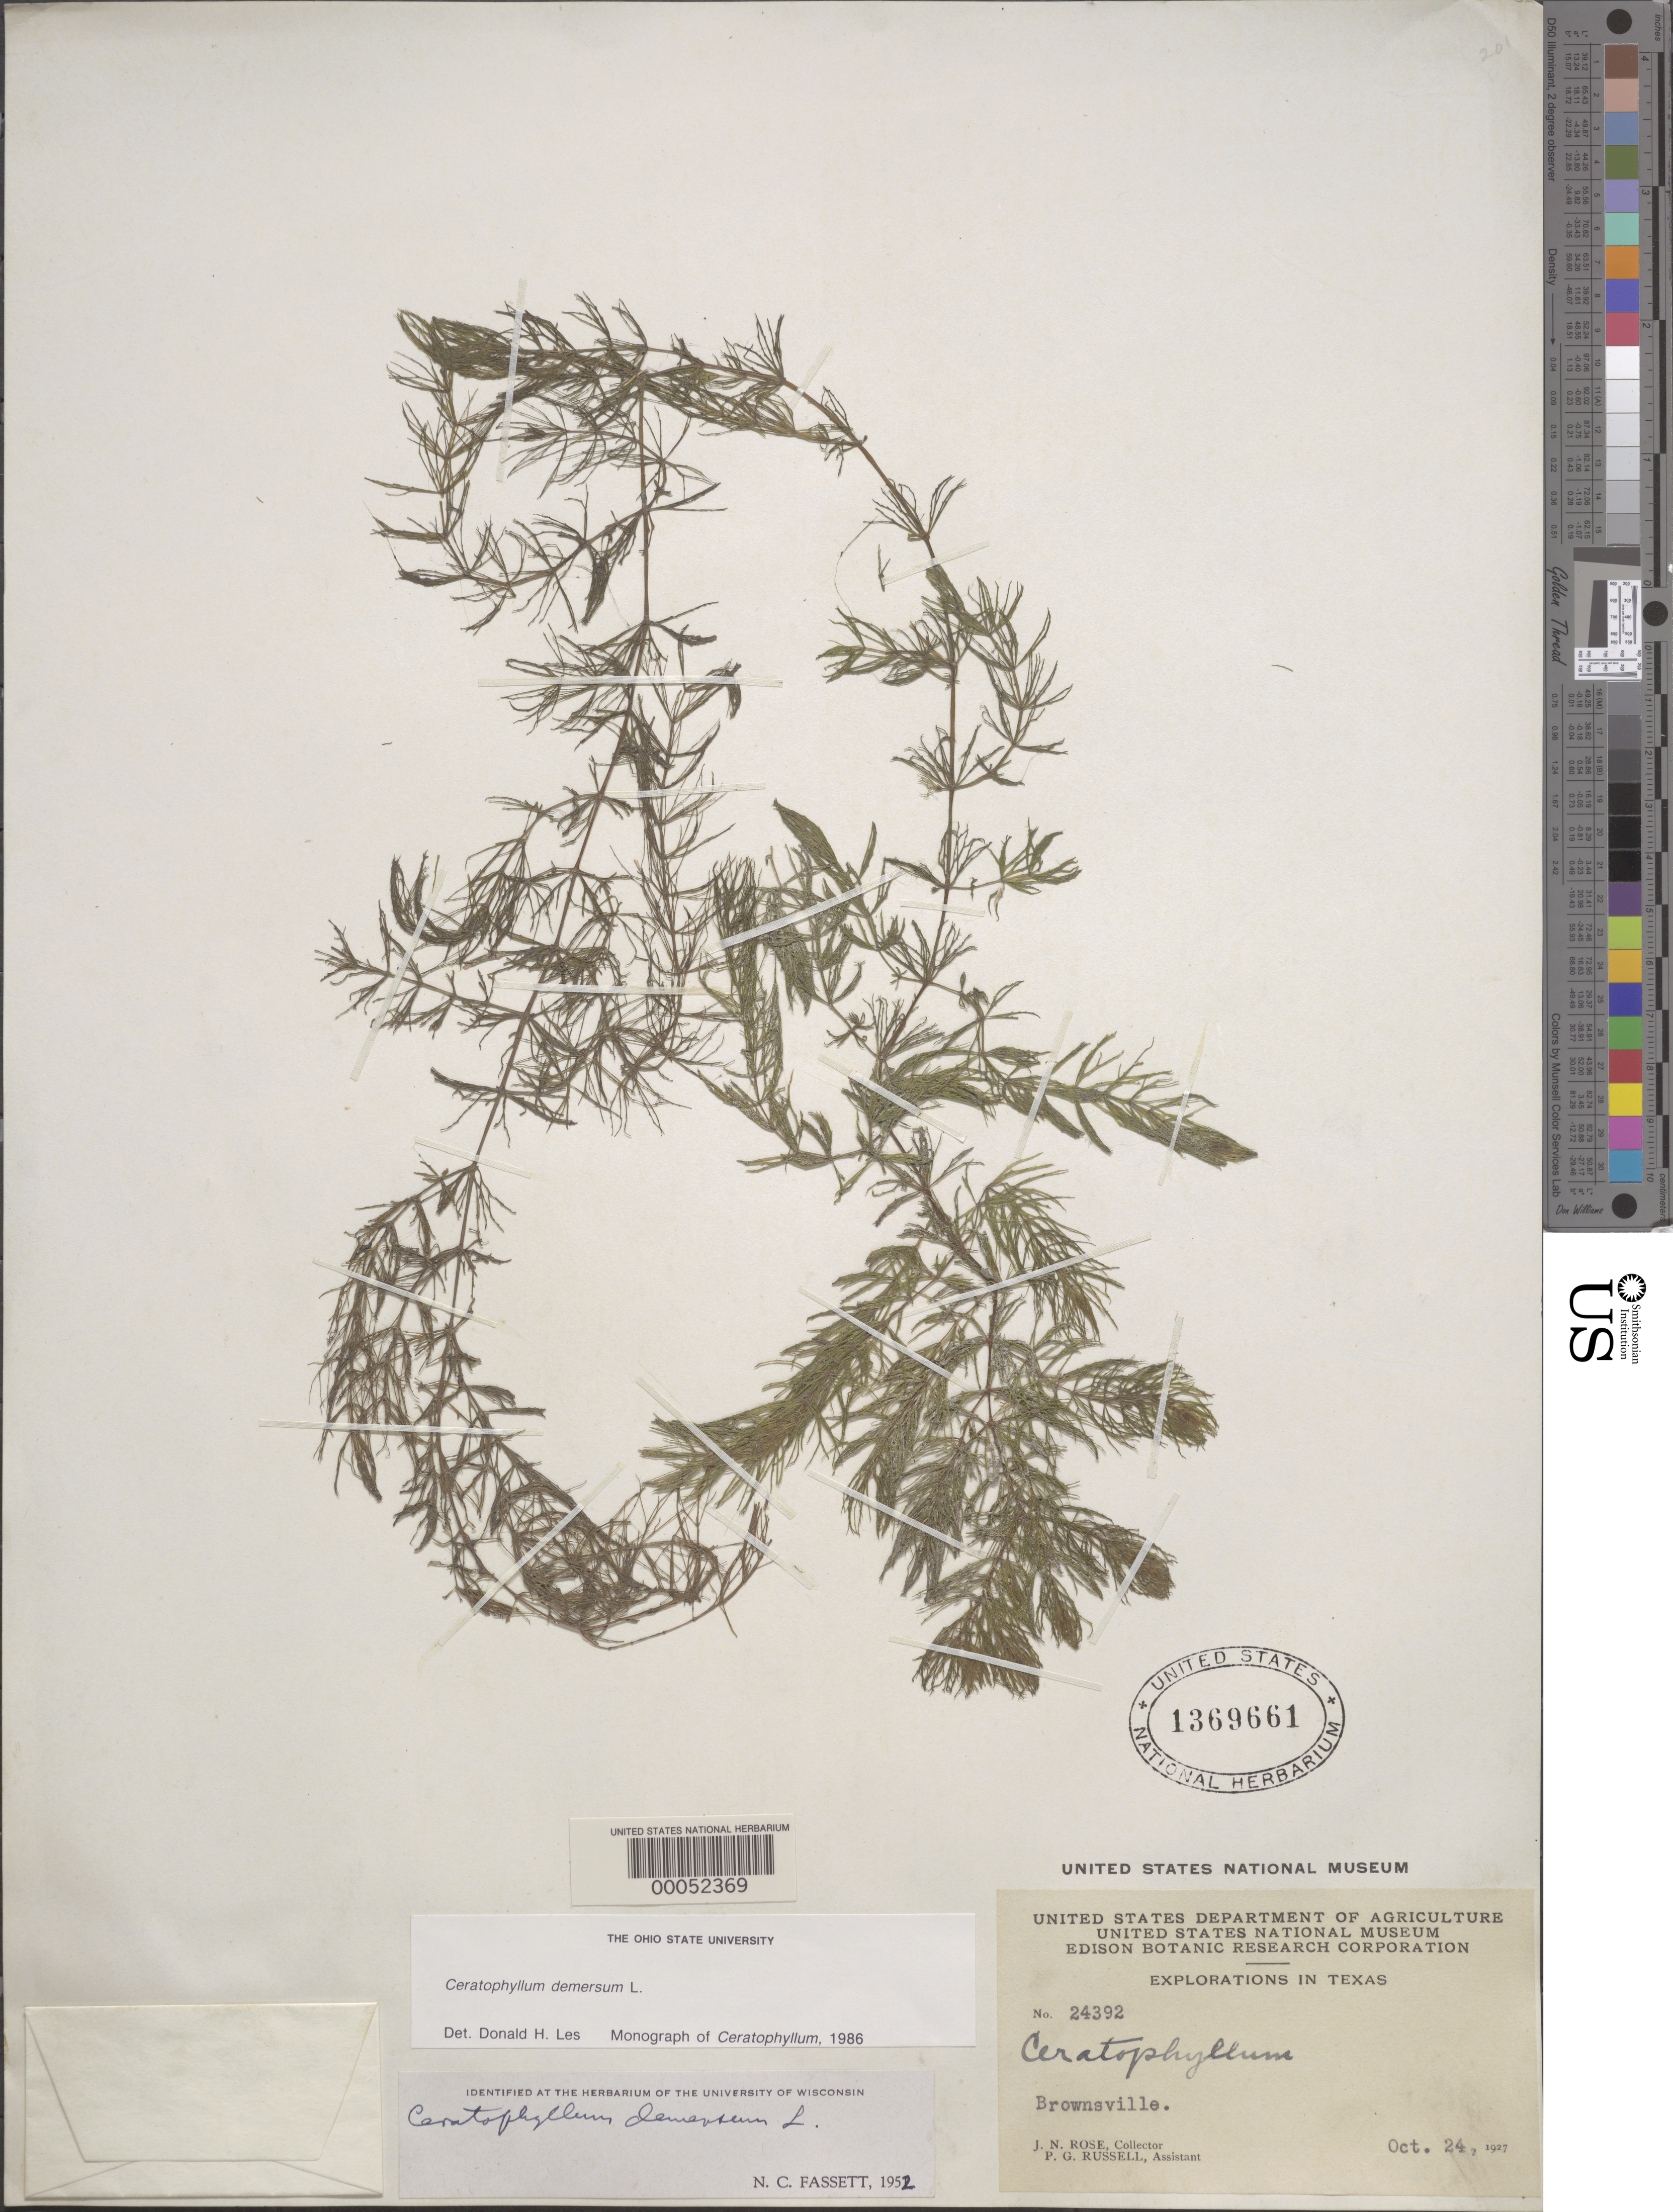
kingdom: Plantae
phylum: Tracheophyta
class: Magnoliopsida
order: Ceratophyllales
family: Ceratophyllaceae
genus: Ceratophyllum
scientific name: Ceratophyllum demersum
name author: L.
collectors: J. N. Rose & P. G. Russell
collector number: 24392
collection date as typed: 24 Oct 1927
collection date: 1927-10-24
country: United States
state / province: Texas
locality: Brownsville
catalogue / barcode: US 1369661